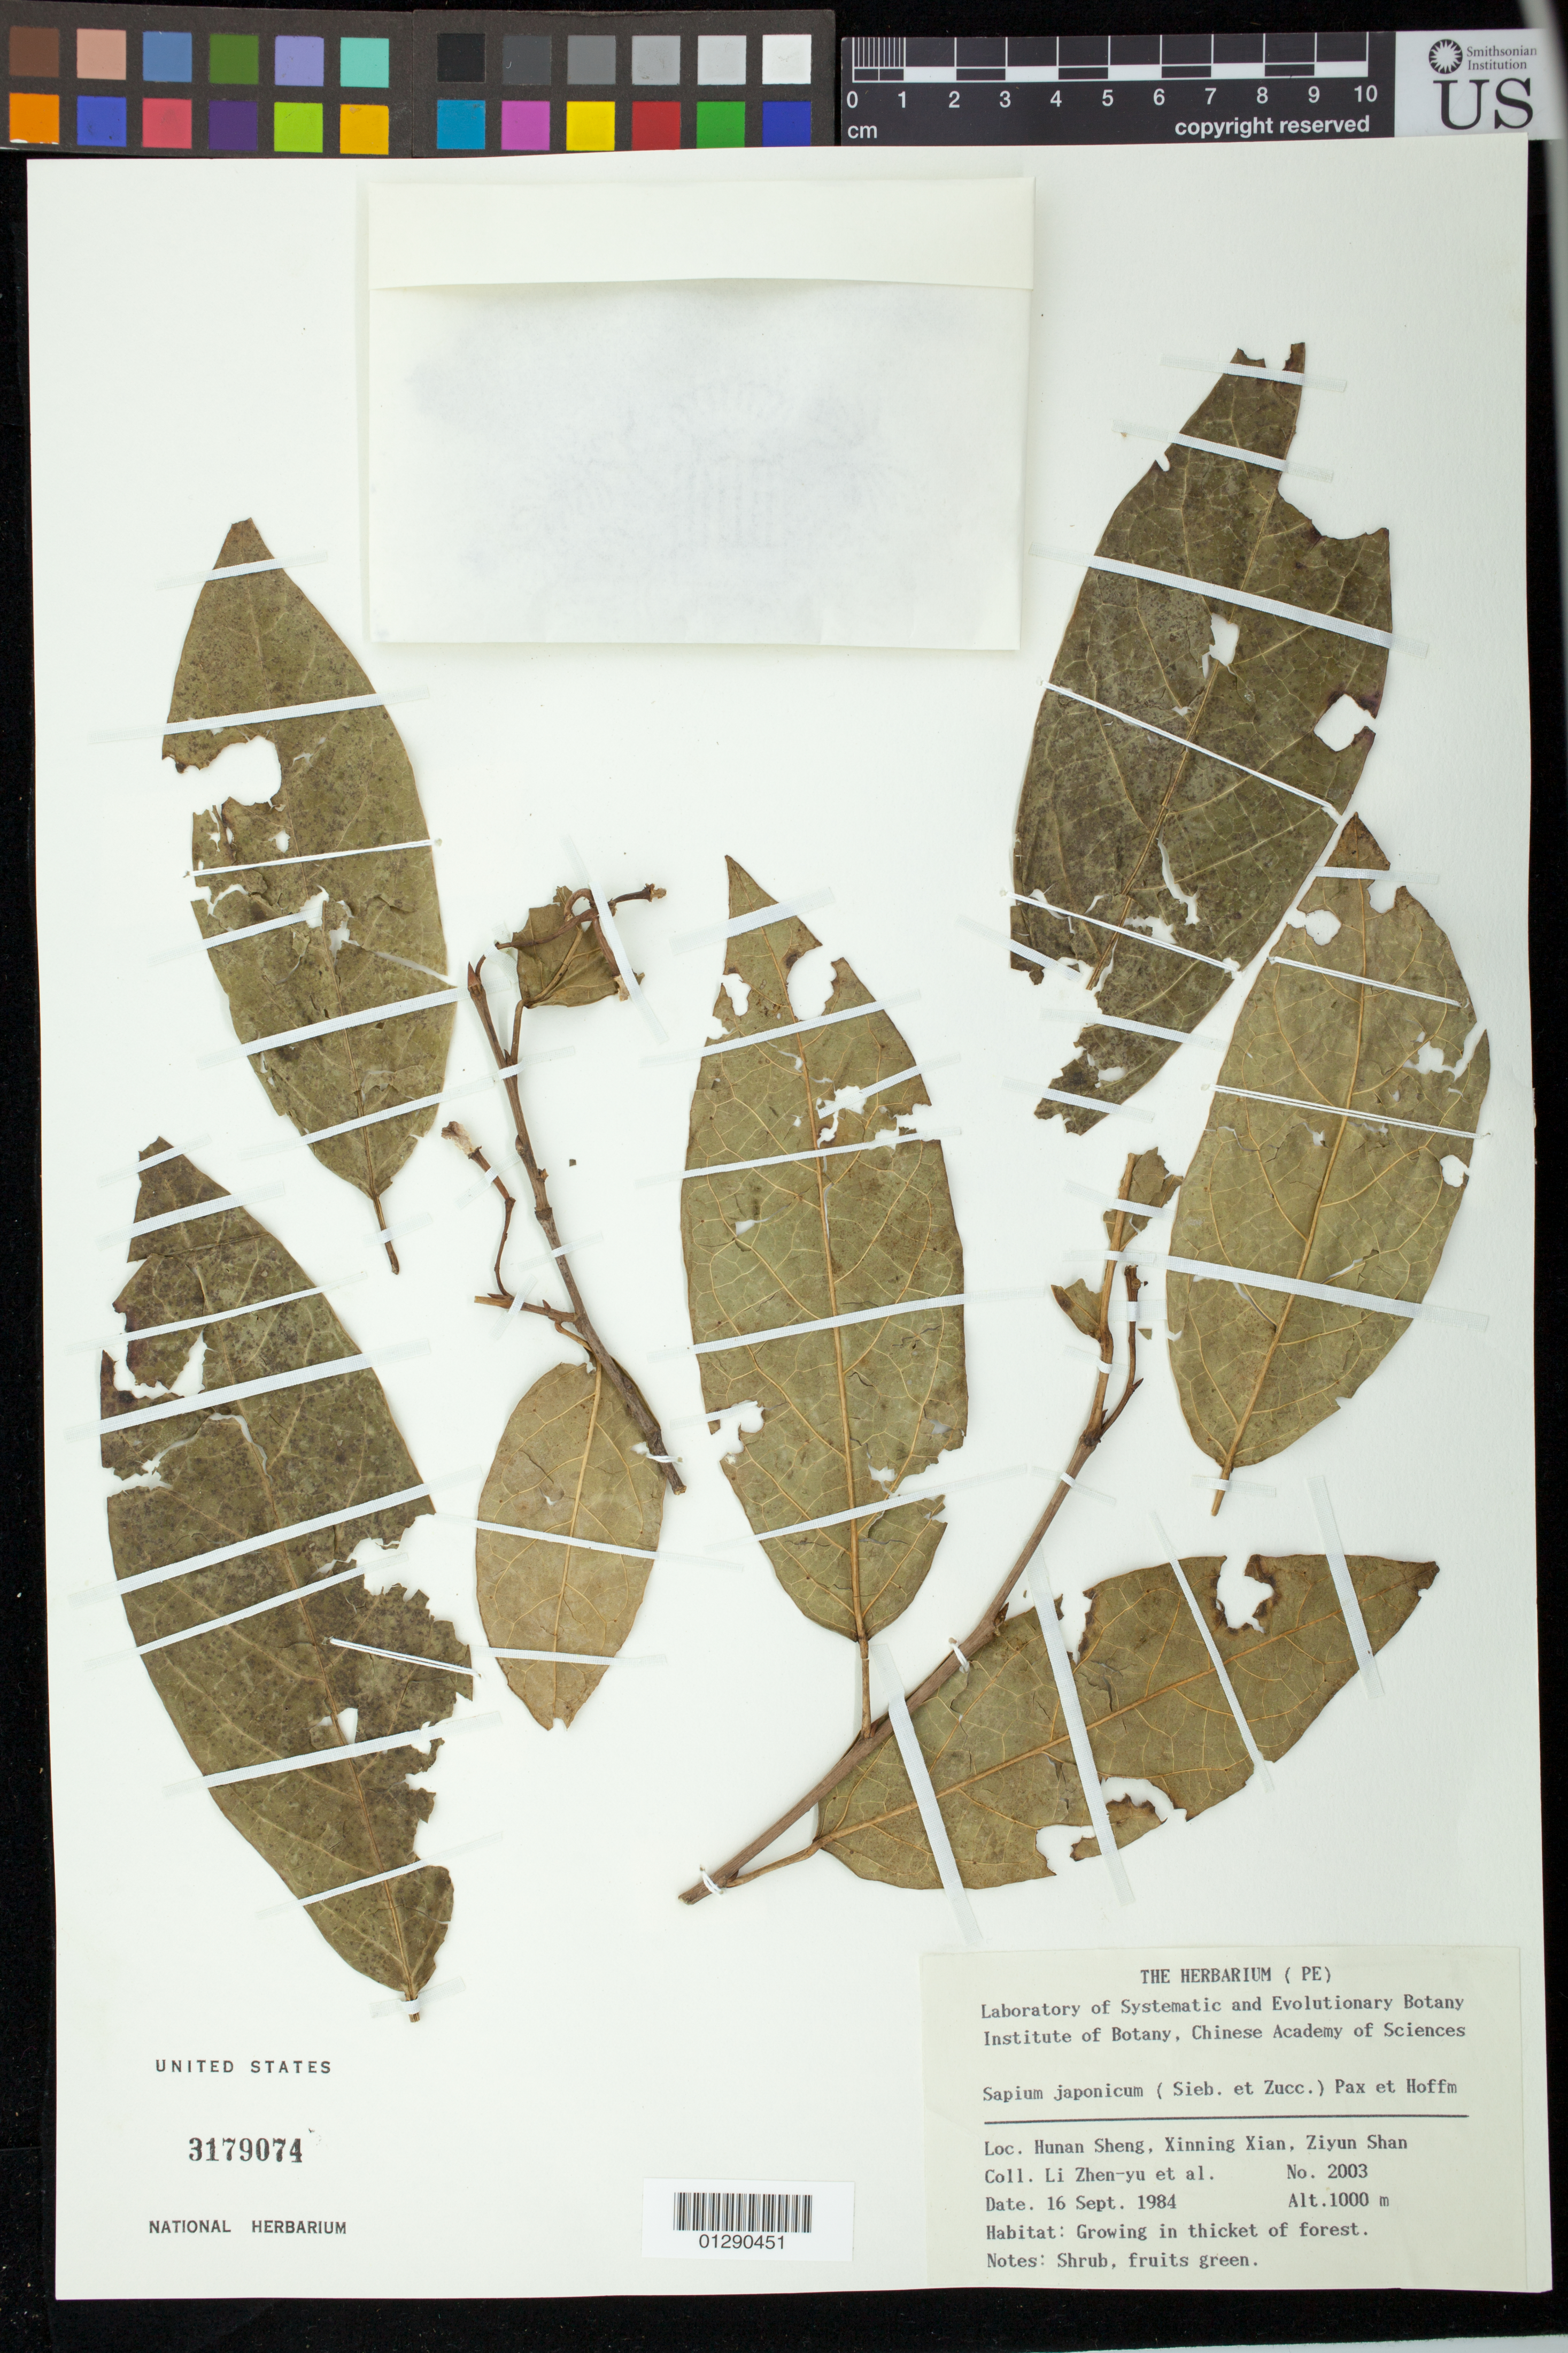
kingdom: Plantae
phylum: Tracheophyta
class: Magnoliopsida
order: Malpighiales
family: Euphorbiaceae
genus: Sapium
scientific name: Sapium japonicum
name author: (Siebold & Zucc.) Pax & K. Hoffm.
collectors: Z. Y. Li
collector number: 2003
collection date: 1984-09-16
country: China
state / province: Hunan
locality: Xinning Xian, Ziyun Shan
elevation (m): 1000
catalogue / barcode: US 3179074